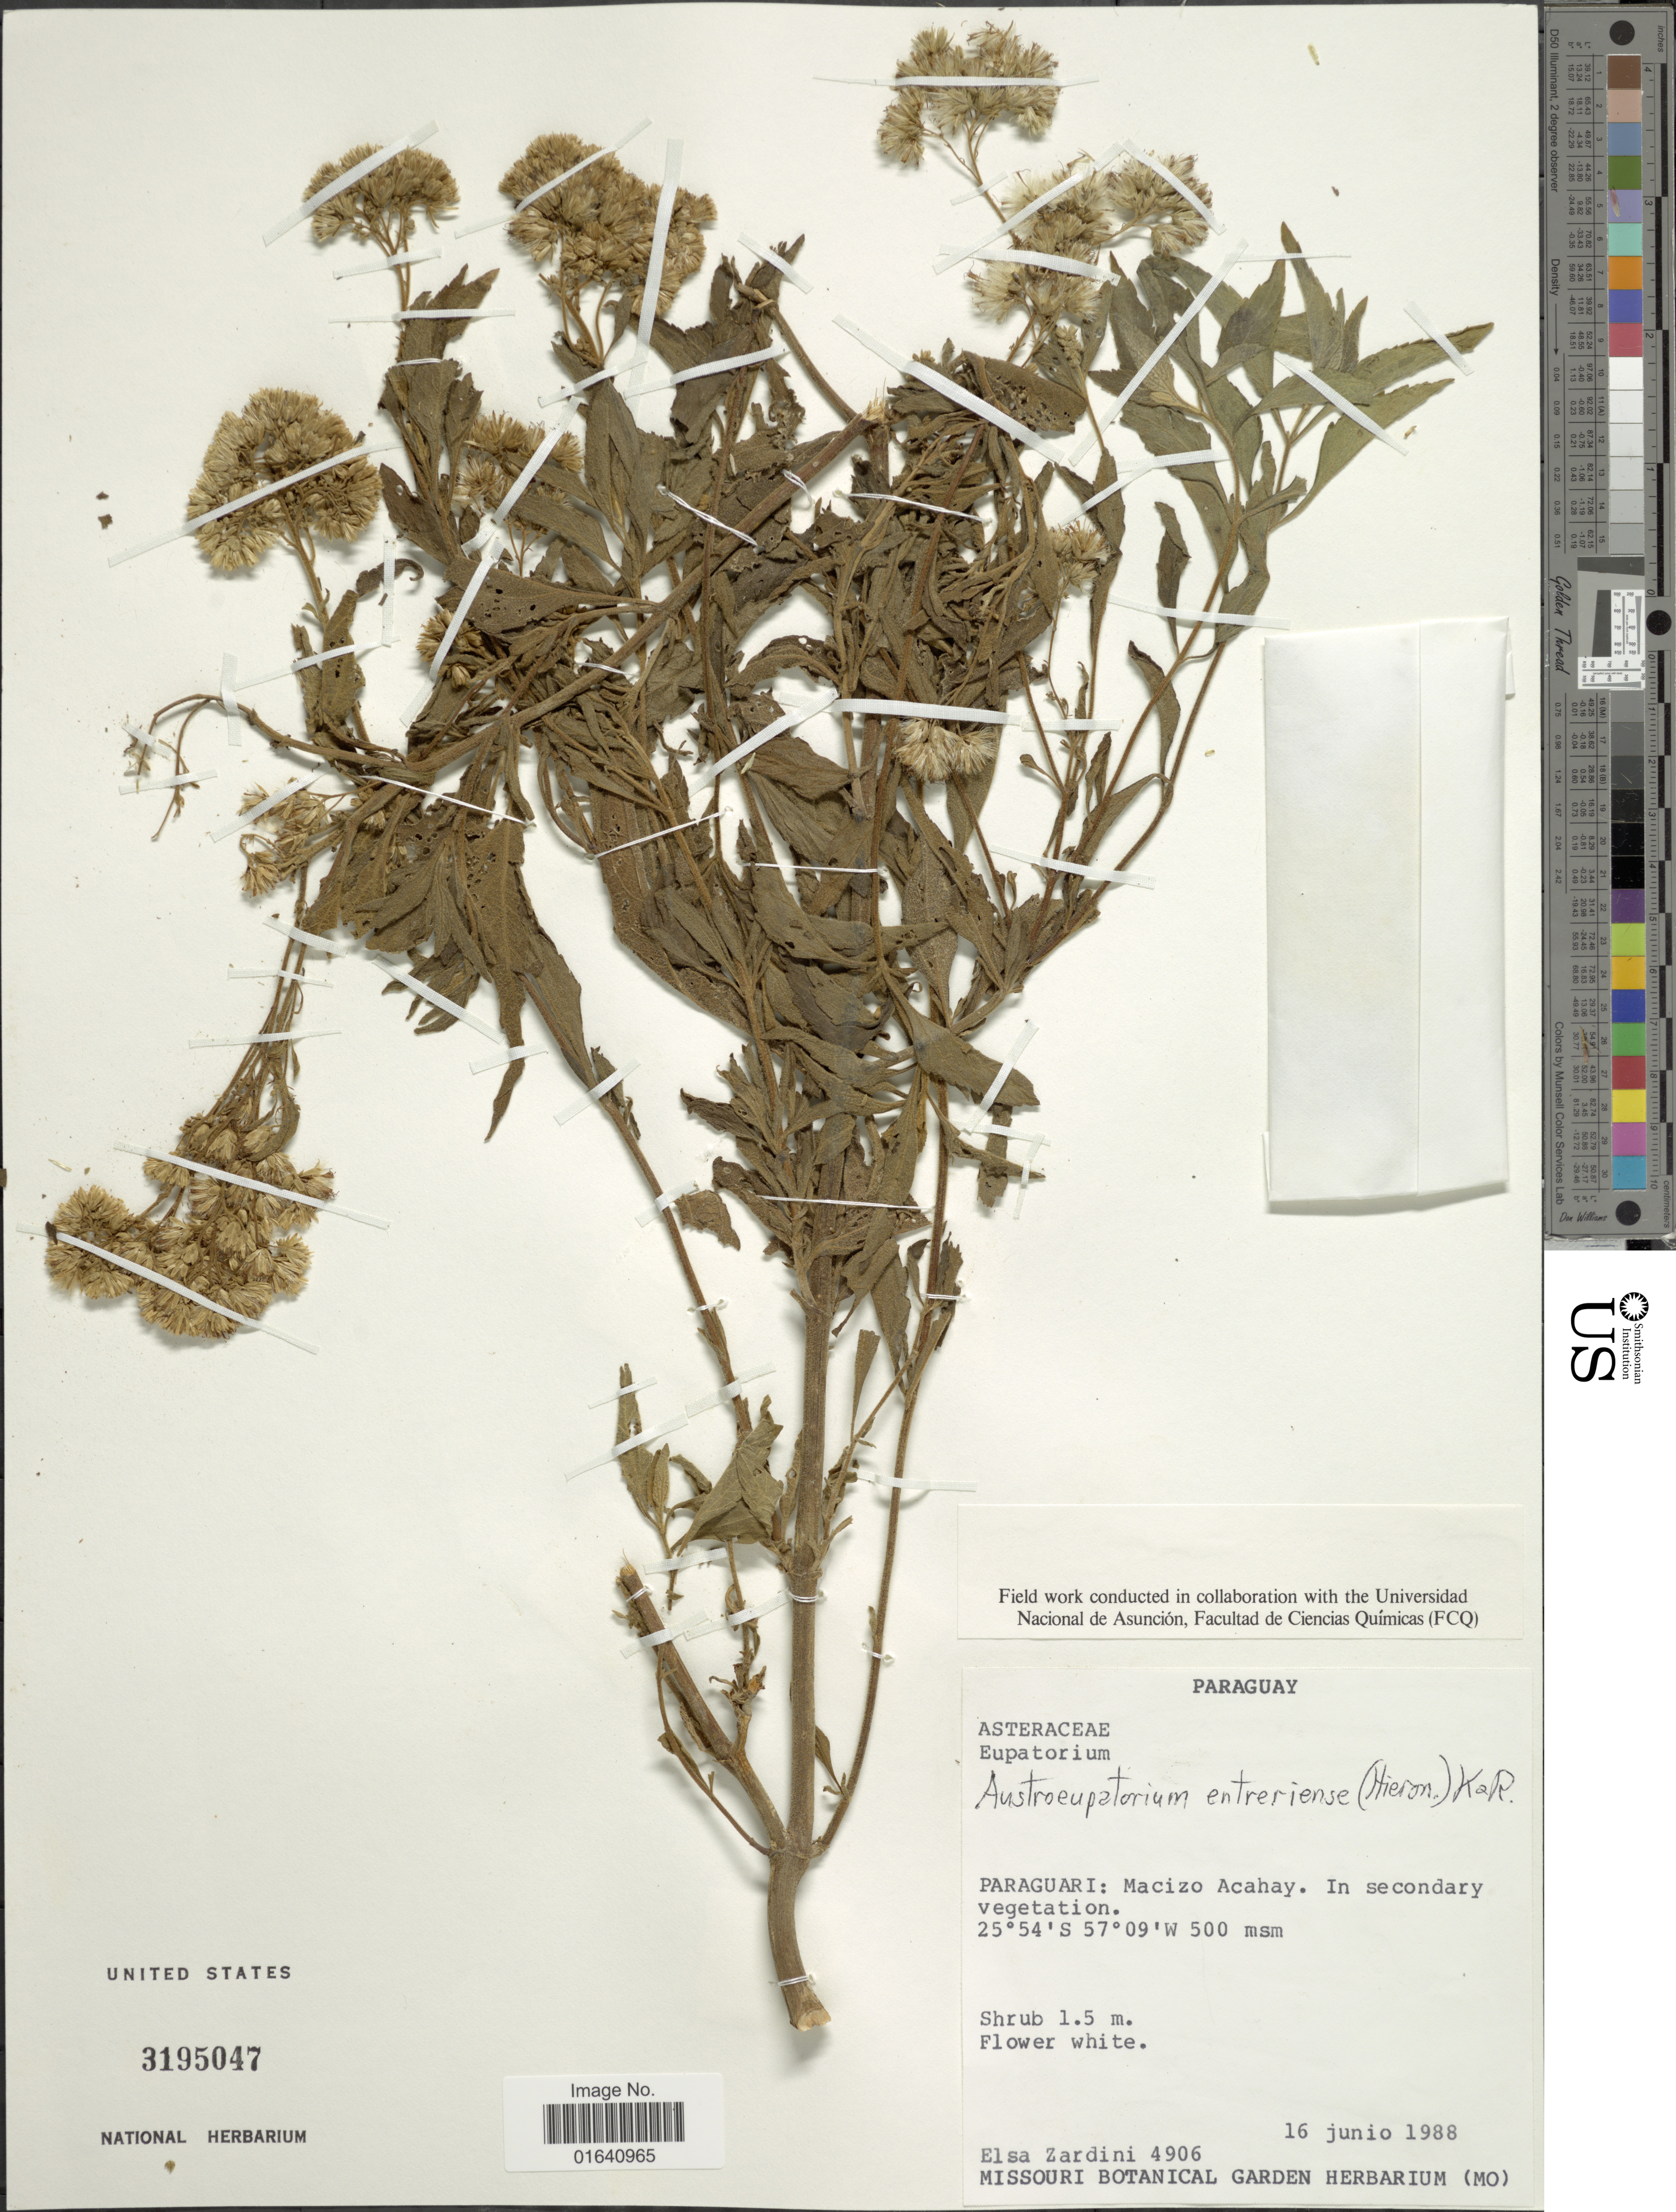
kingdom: Plantae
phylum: Tracheophyta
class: Magnoliopsida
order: Asterales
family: Asteraceae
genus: Austroeupatorium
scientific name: Austroeupatorium entreriense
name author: (Hieron.) R.M. King & H. Rob.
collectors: E. M. Zardini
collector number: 4906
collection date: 1988-06-16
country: Paraguay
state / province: Paraguari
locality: Macizo Acahay. In secondary vegetation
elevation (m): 500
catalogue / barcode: US 3195047